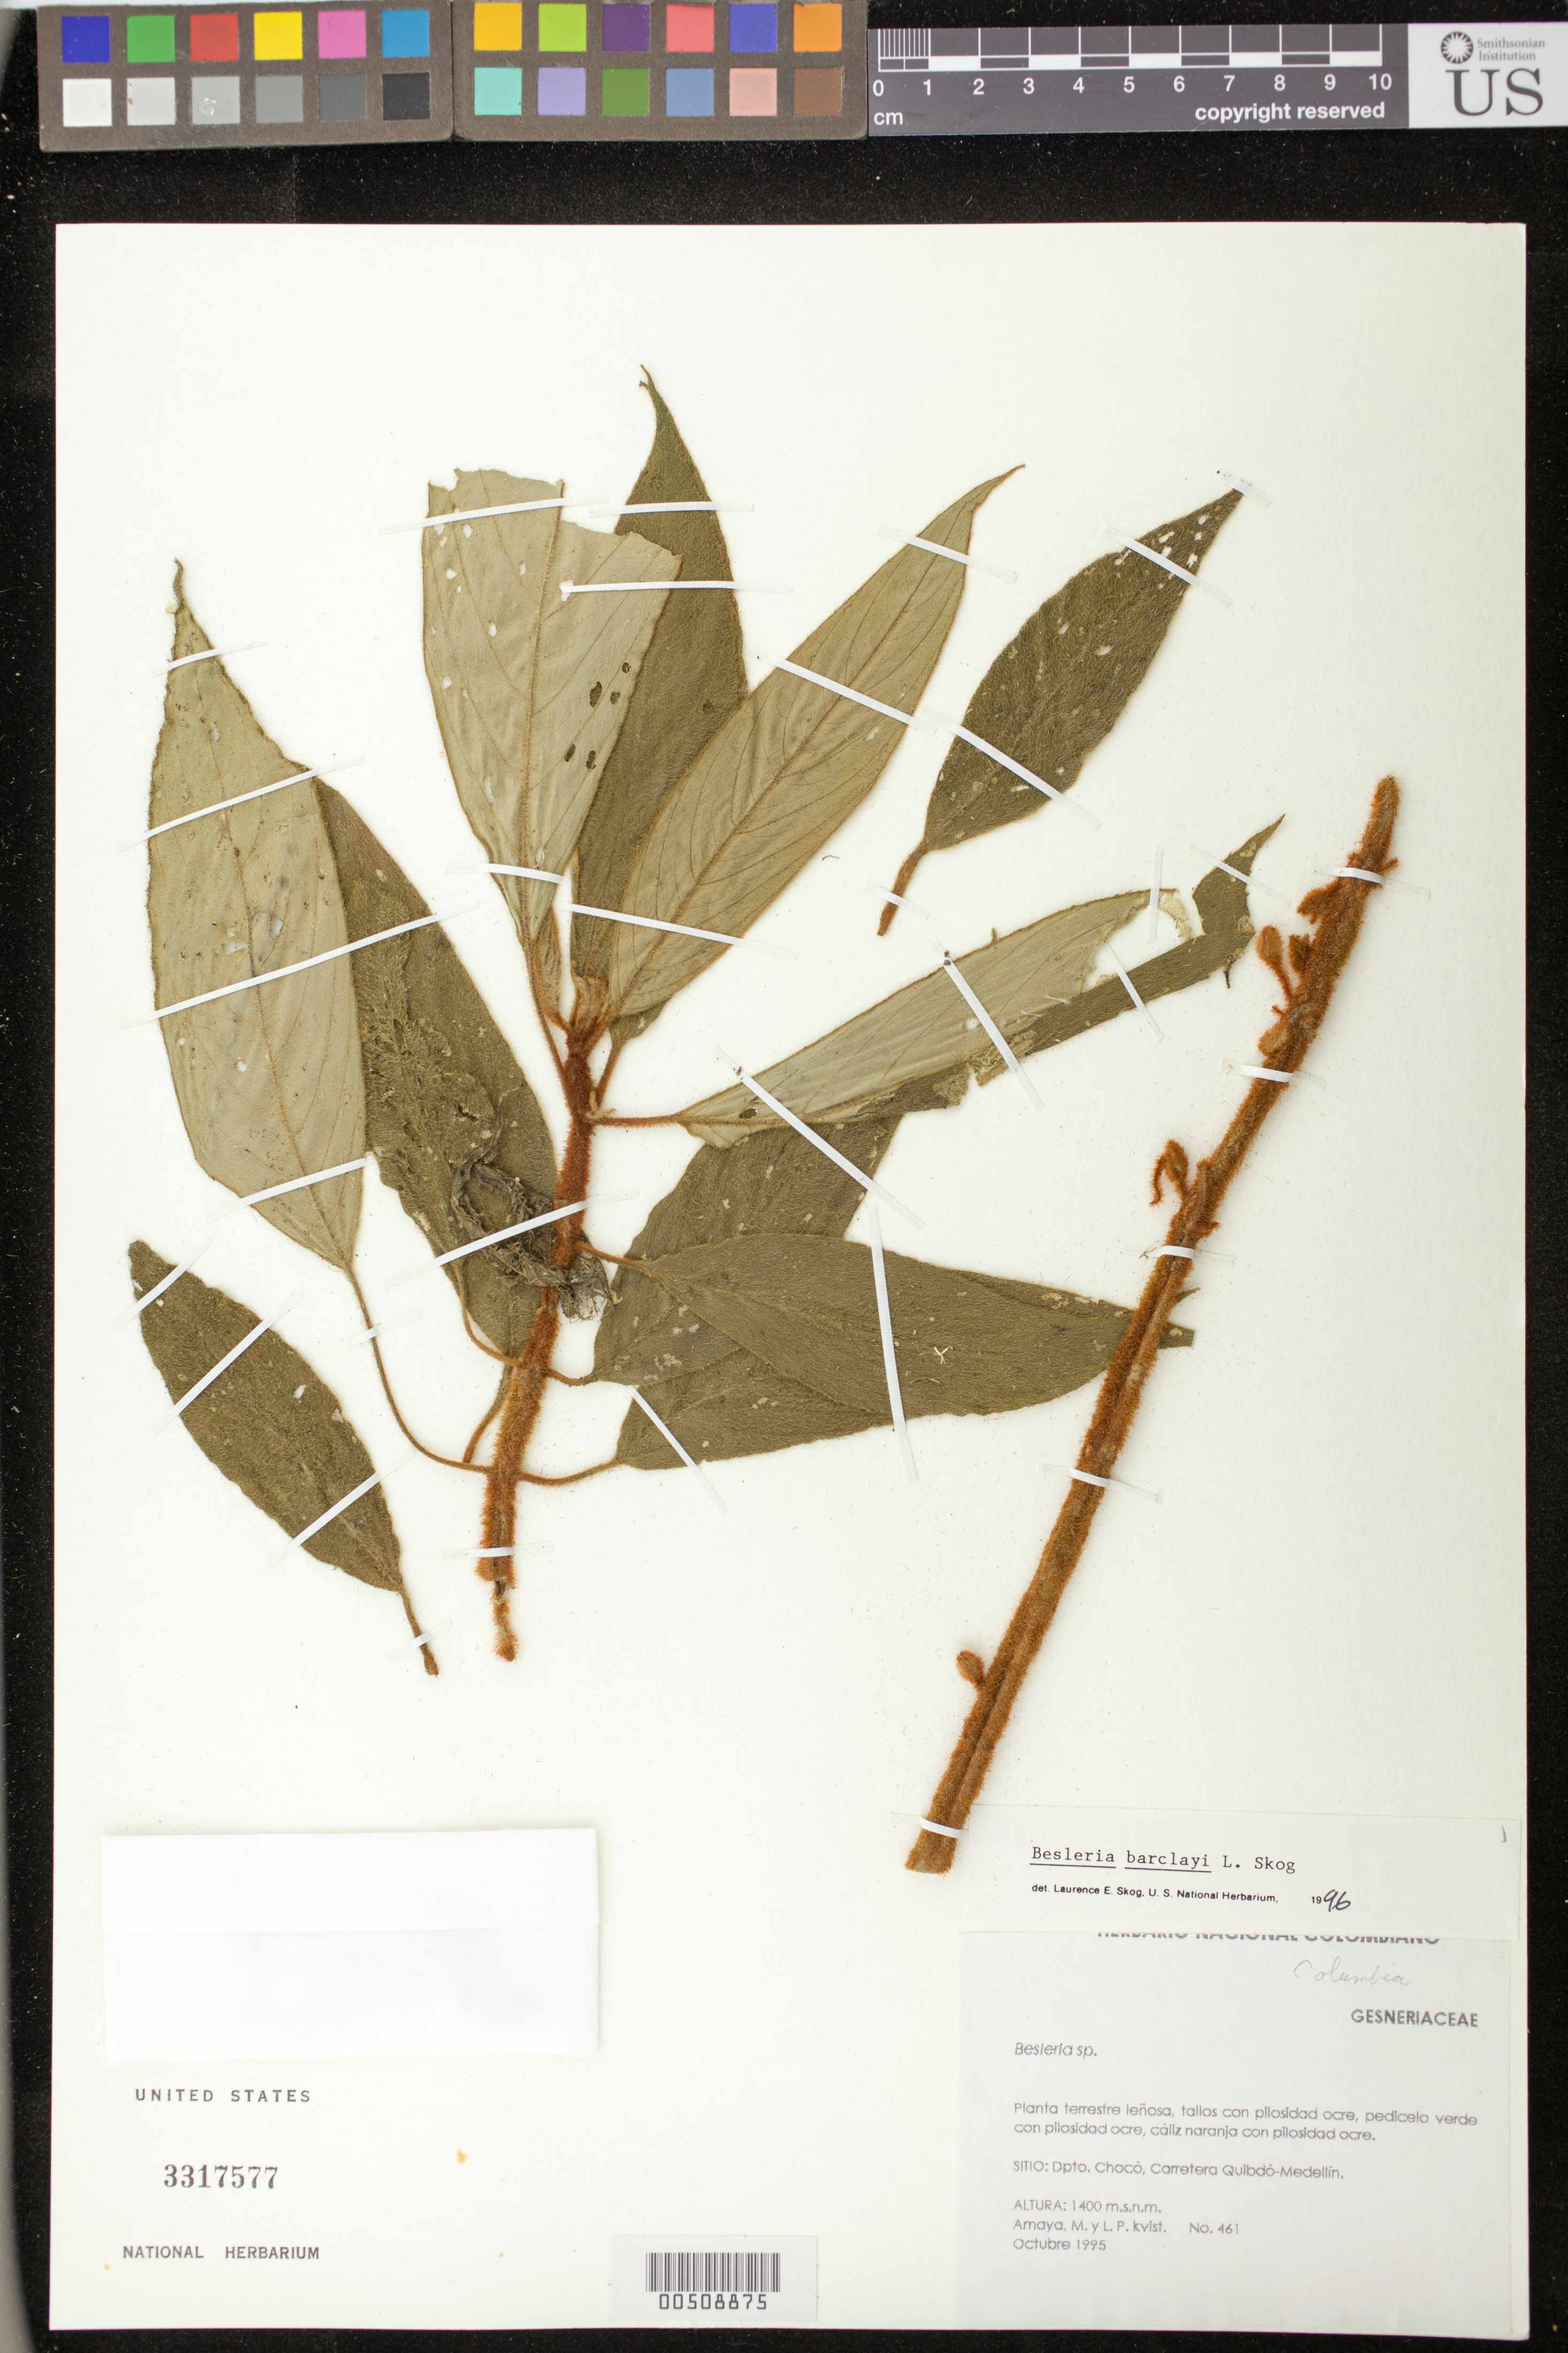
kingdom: Plantae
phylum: Tracheophyta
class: Magnoliopsida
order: Lamiales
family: Gesneriaceae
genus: Besleria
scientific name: Besleria barclayi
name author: L.E. Skog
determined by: Skog, Laurence E.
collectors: M. Amaya & L. P. Kvist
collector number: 461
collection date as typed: Oct 1995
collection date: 1995-10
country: Colombia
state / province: Chocó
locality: Carretera Quibdo-Medellín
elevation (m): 1400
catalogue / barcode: US 3317577